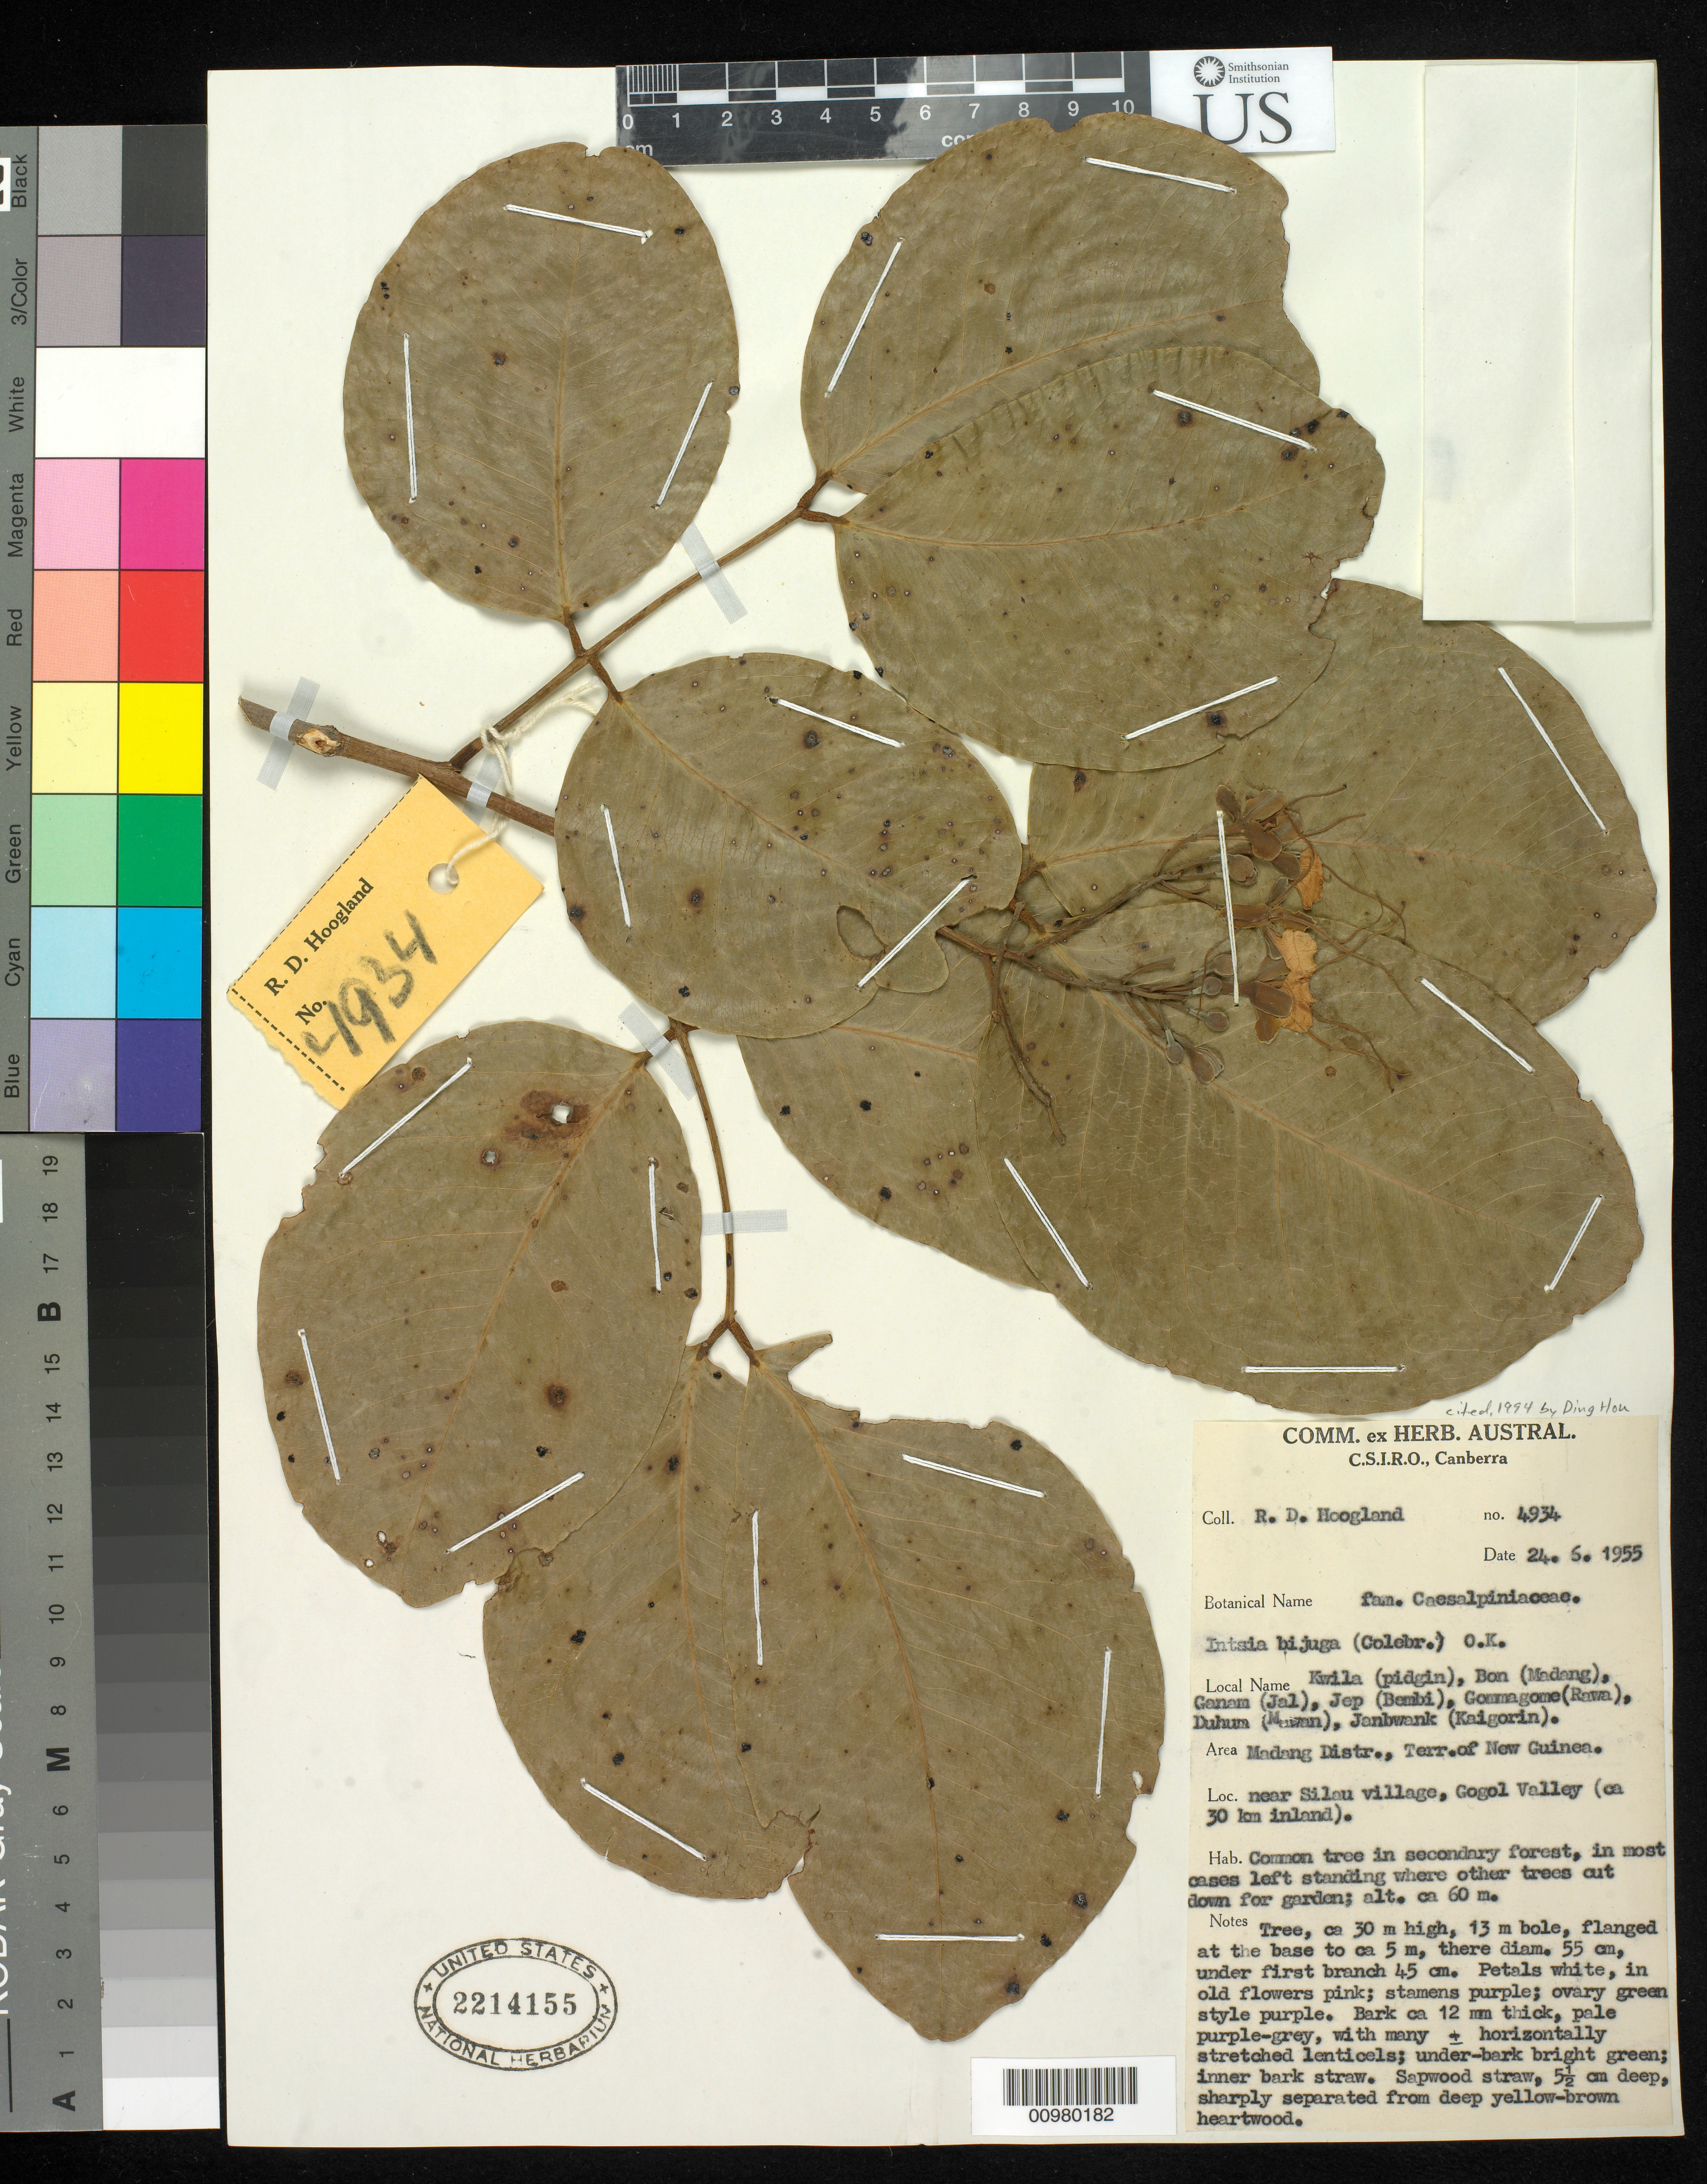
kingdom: Plantae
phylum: Tracheophyta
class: Magnoliopsida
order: Fabales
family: Fabaceae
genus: Intsia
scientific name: Intsia bijuga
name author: (Colebr.) Kuntze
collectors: R. D. Hoogland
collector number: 4934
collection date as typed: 24 Jun 1955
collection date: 1955-06-24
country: Papua New Guinea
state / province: Madang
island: New Guinea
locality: Madang Distr., Terr. of New Guinea. Near Silau village, Gogol Valley (ca. 30 Km inland).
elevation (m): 60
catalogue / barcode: US 2214155